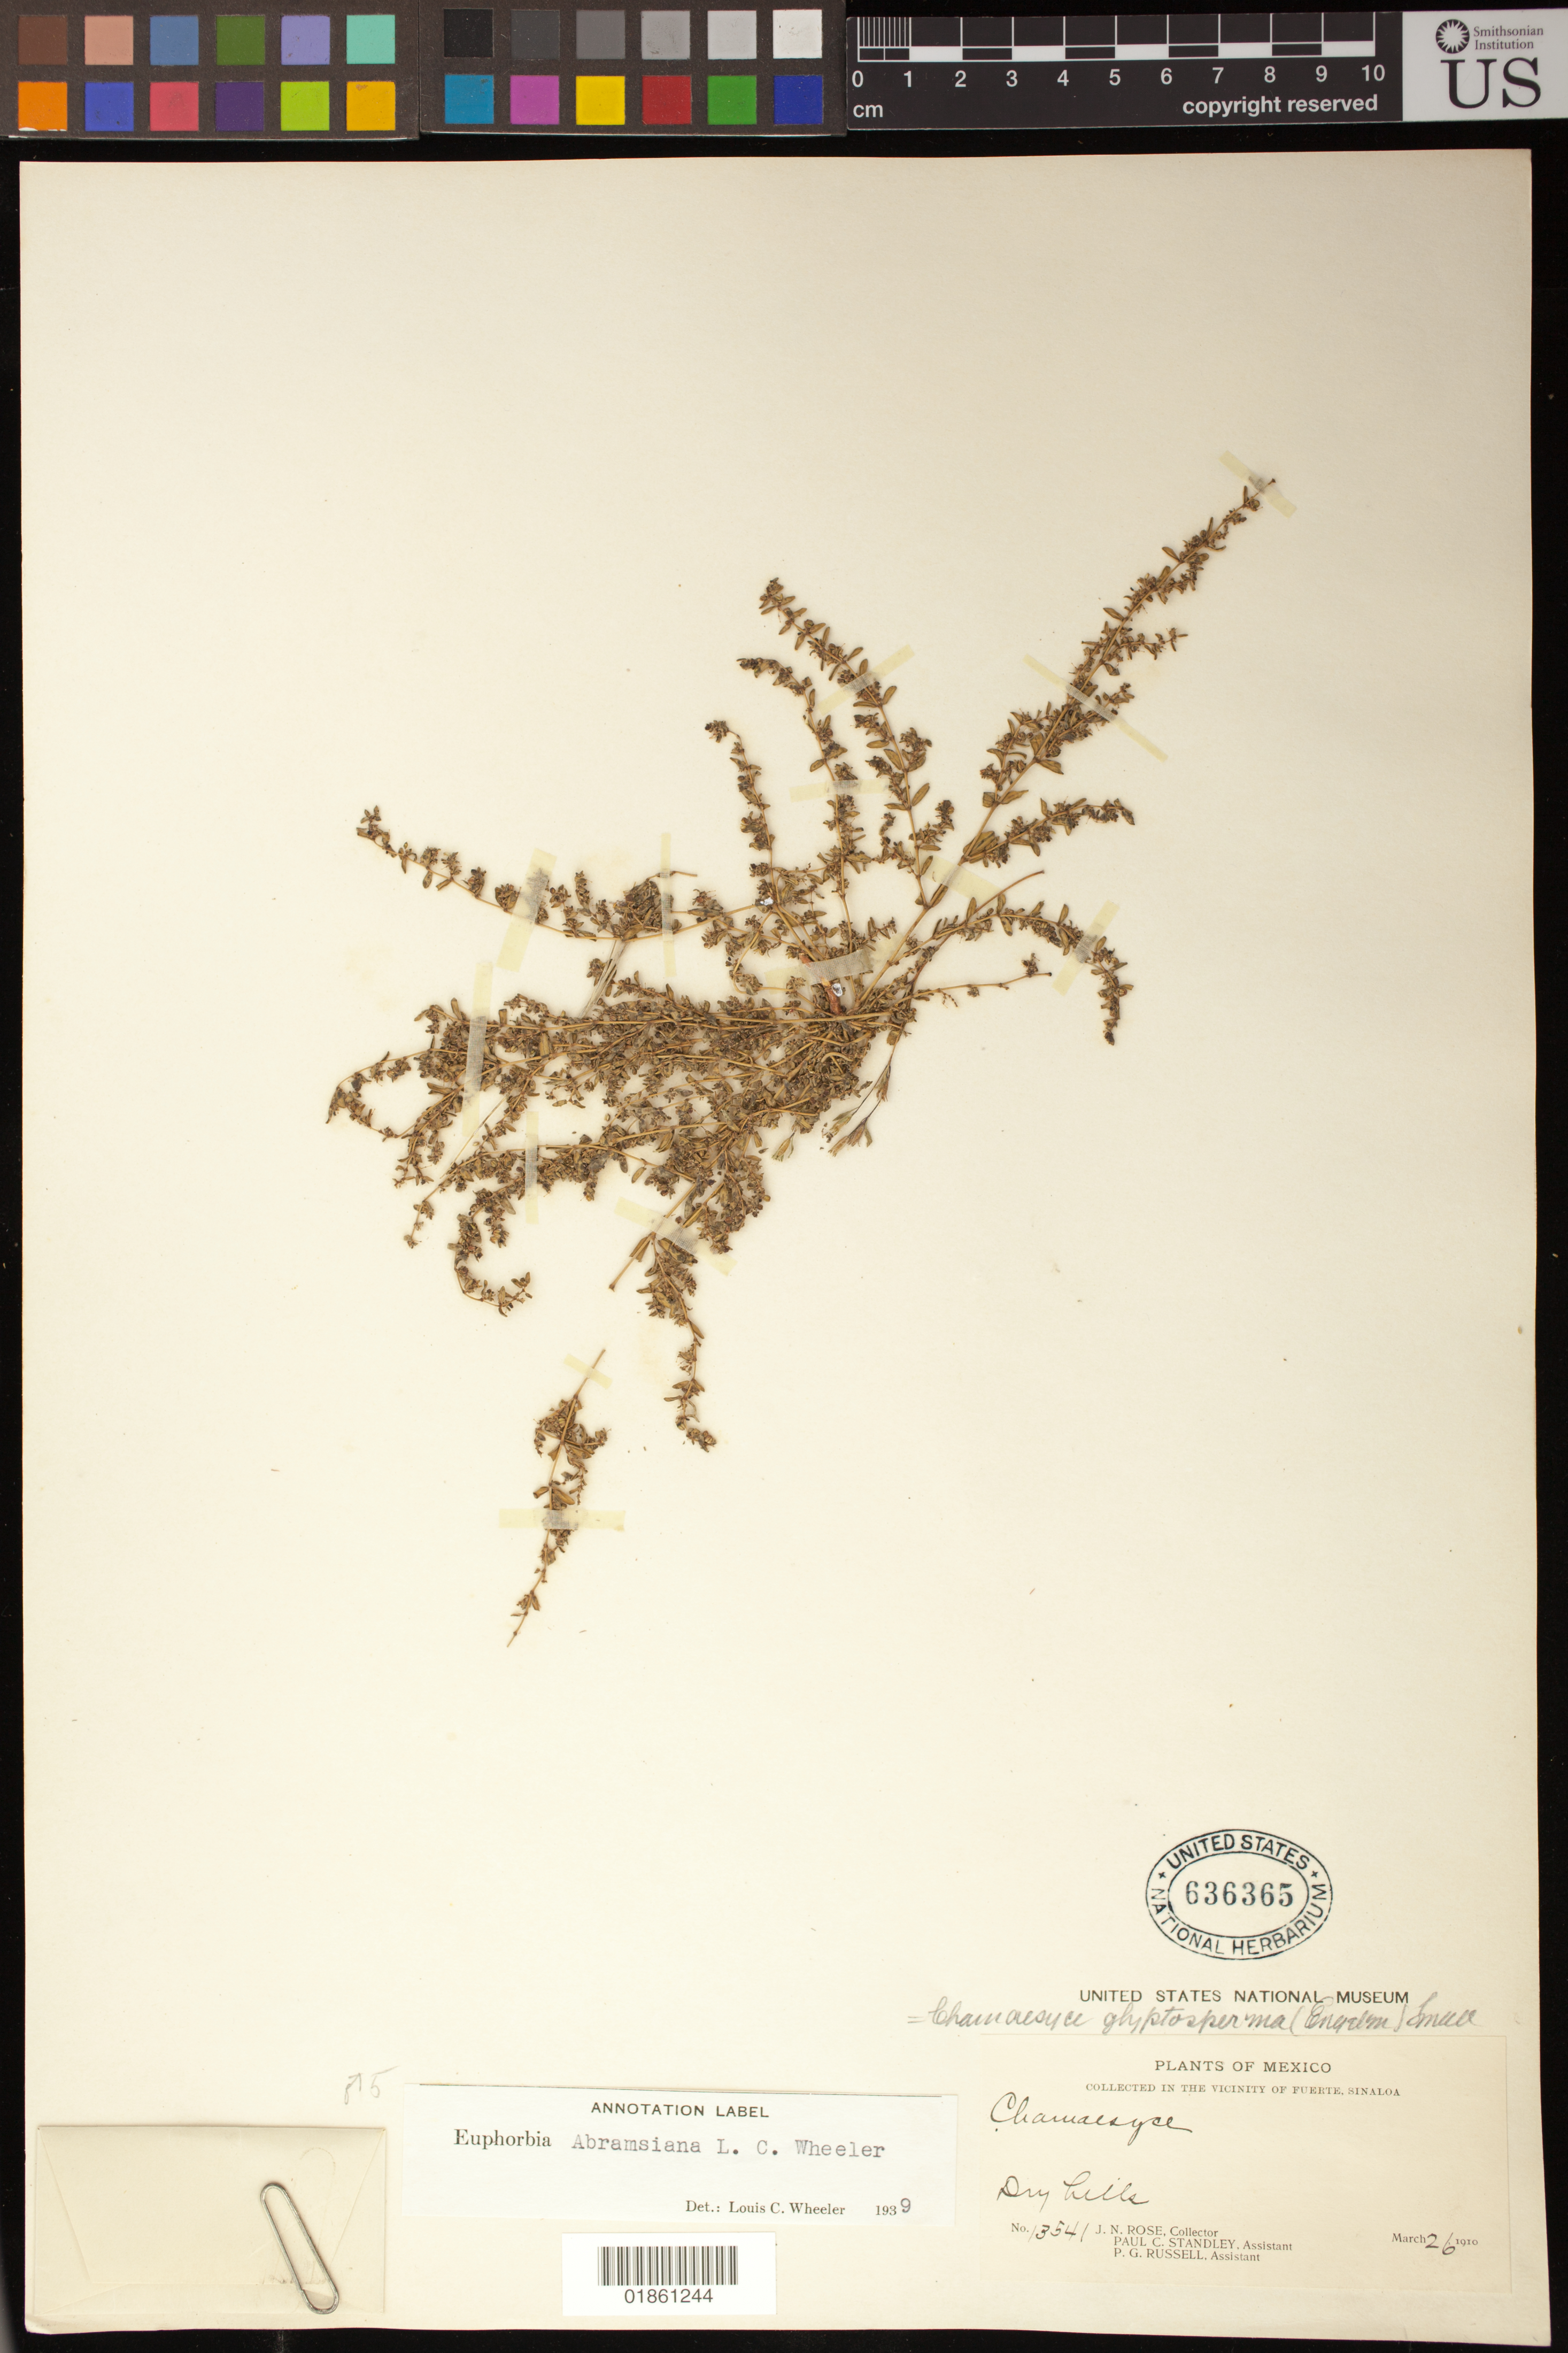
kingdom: Plantae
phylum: Tracheophyta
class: Magnoliopsida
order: Malpighiales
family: Euphorbiaceae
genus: Euphorbia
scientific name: Euphorbia sp.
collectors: J. N. Rose, P. C. Standley & P. G. Russell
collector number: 13541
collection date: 1910-03-26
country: Mexico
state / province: Sinaloa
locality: The vicinity of Fuerte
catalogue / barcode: US 636365